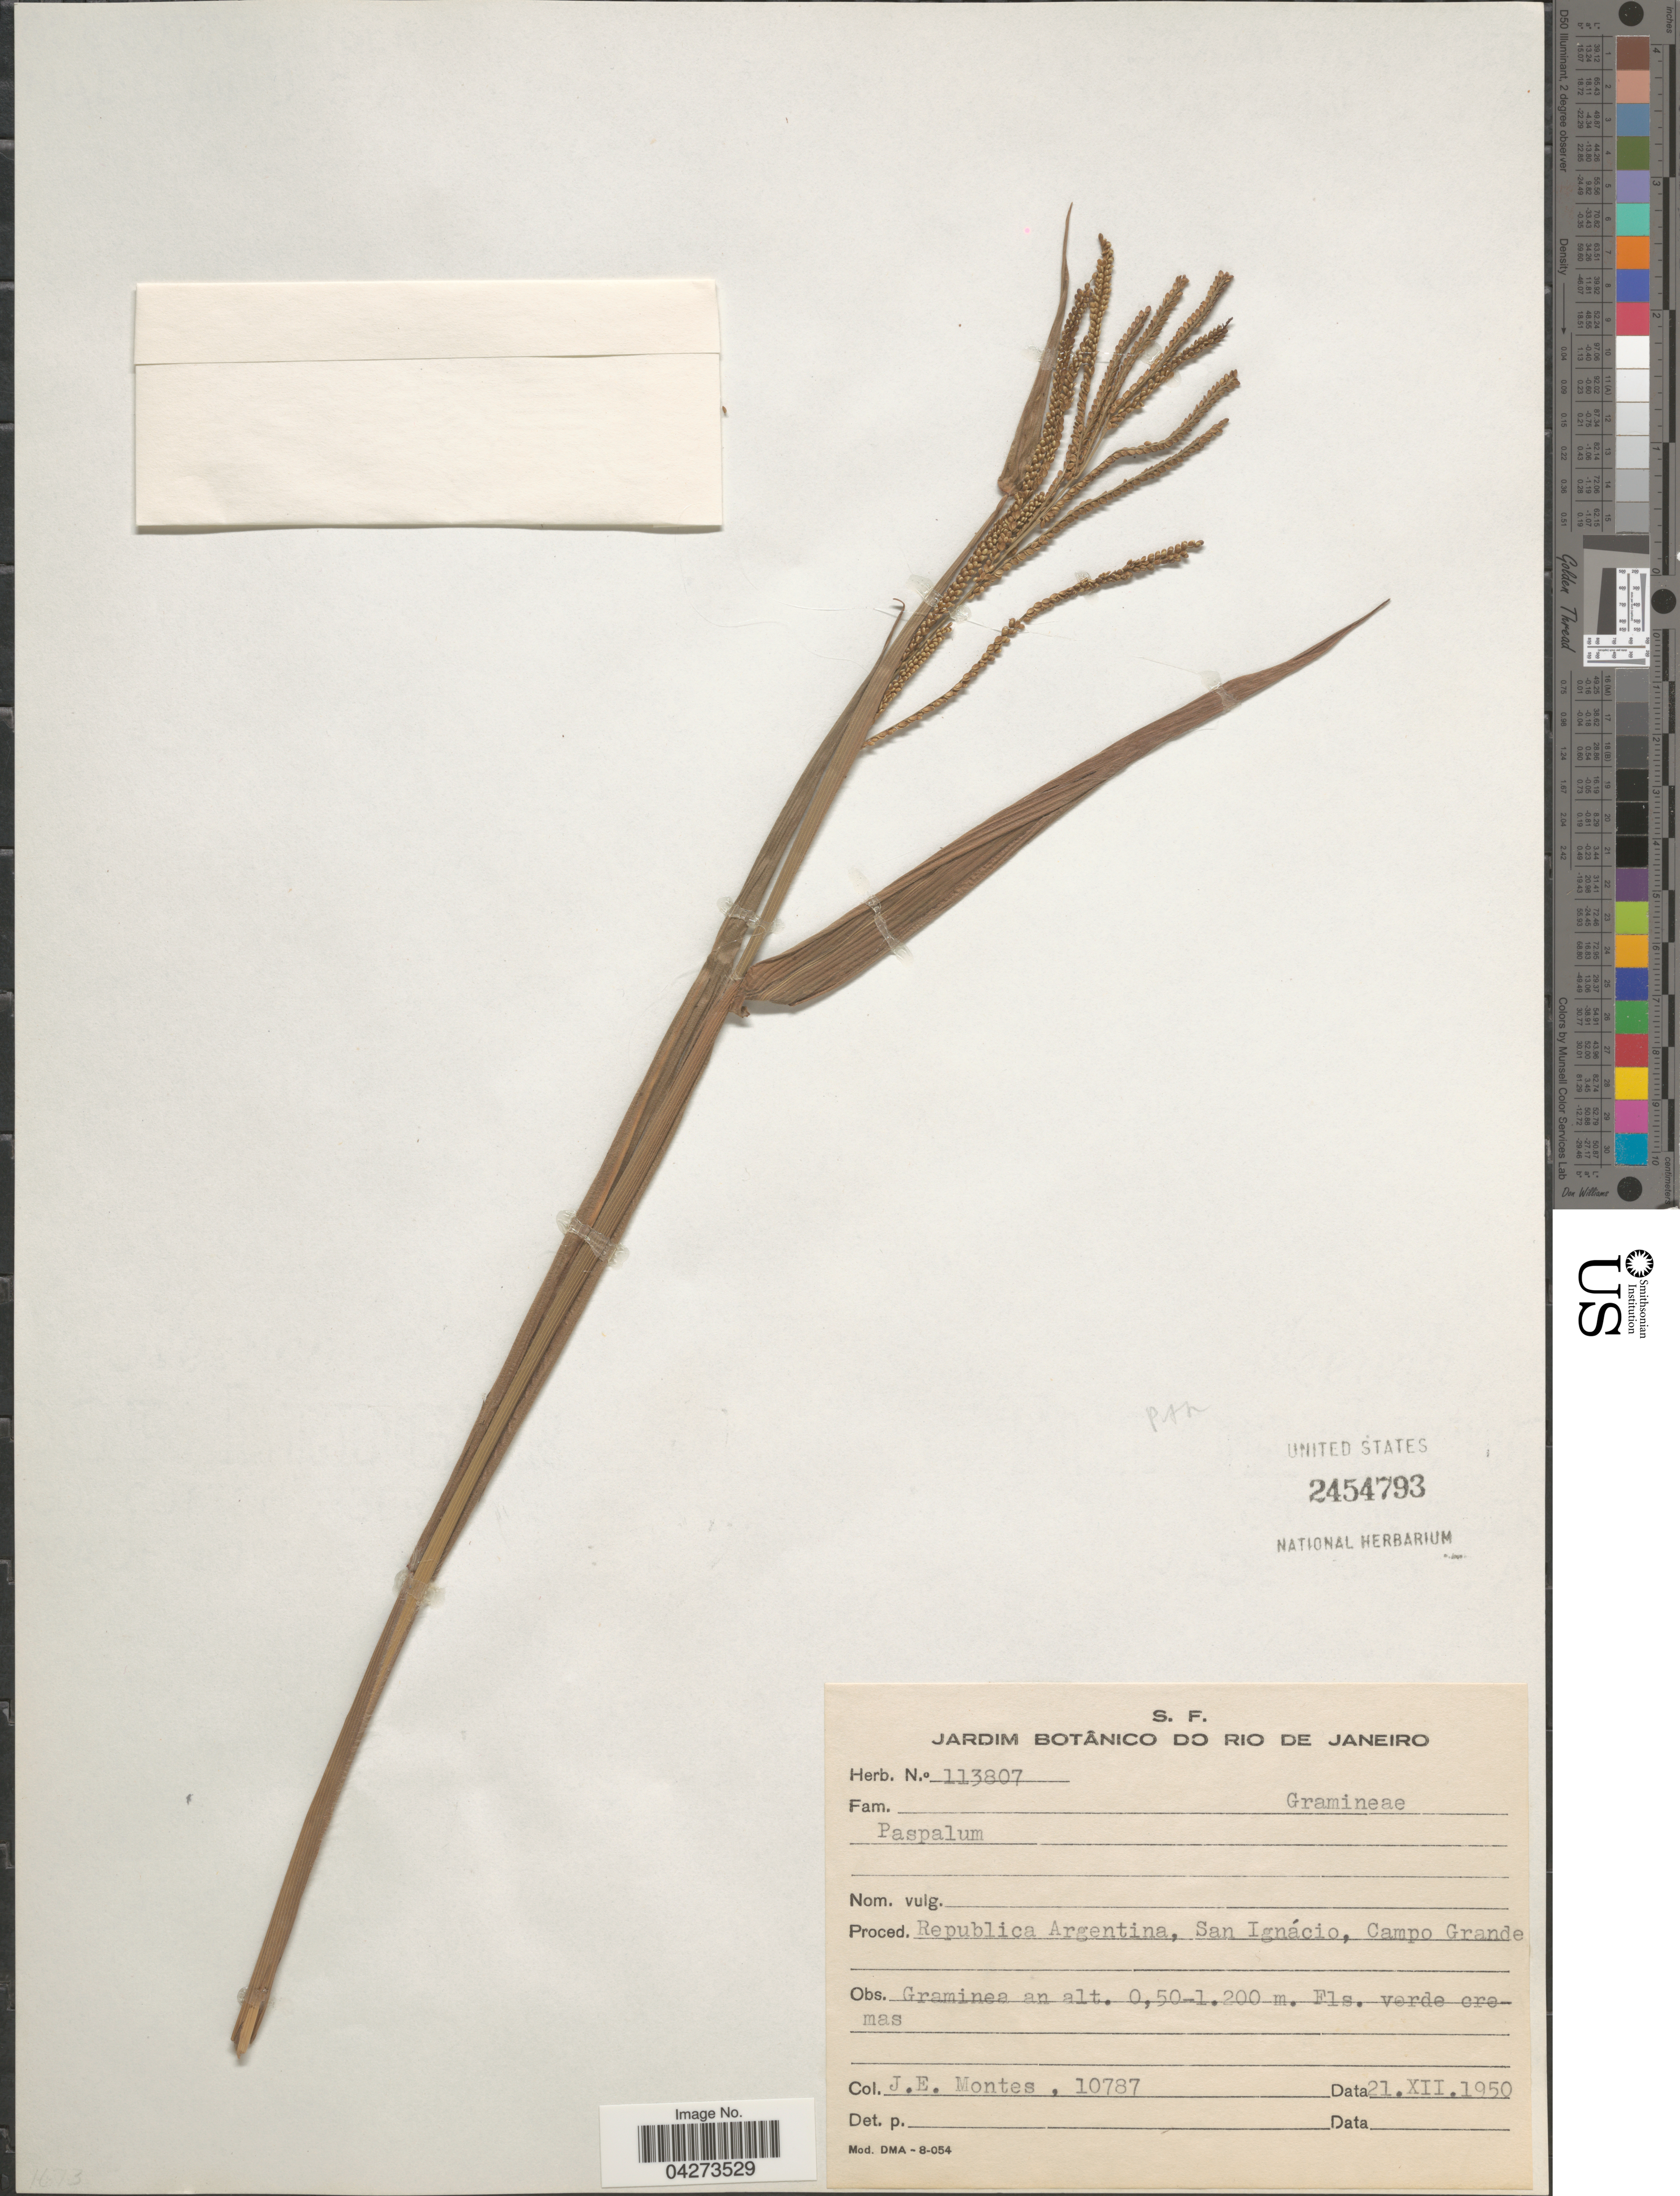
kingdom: Plantae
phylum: Tracheophyta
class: Liliopsida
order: Poales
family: Poaceae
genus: Paspalum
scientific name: Paspalum paniculatum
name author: L.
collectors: J. E. Montes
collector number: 10787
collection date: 1950-12-21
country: Argentina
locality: San Ignácio, Campo Grande.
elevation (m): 0.5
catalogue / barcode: US 2454793